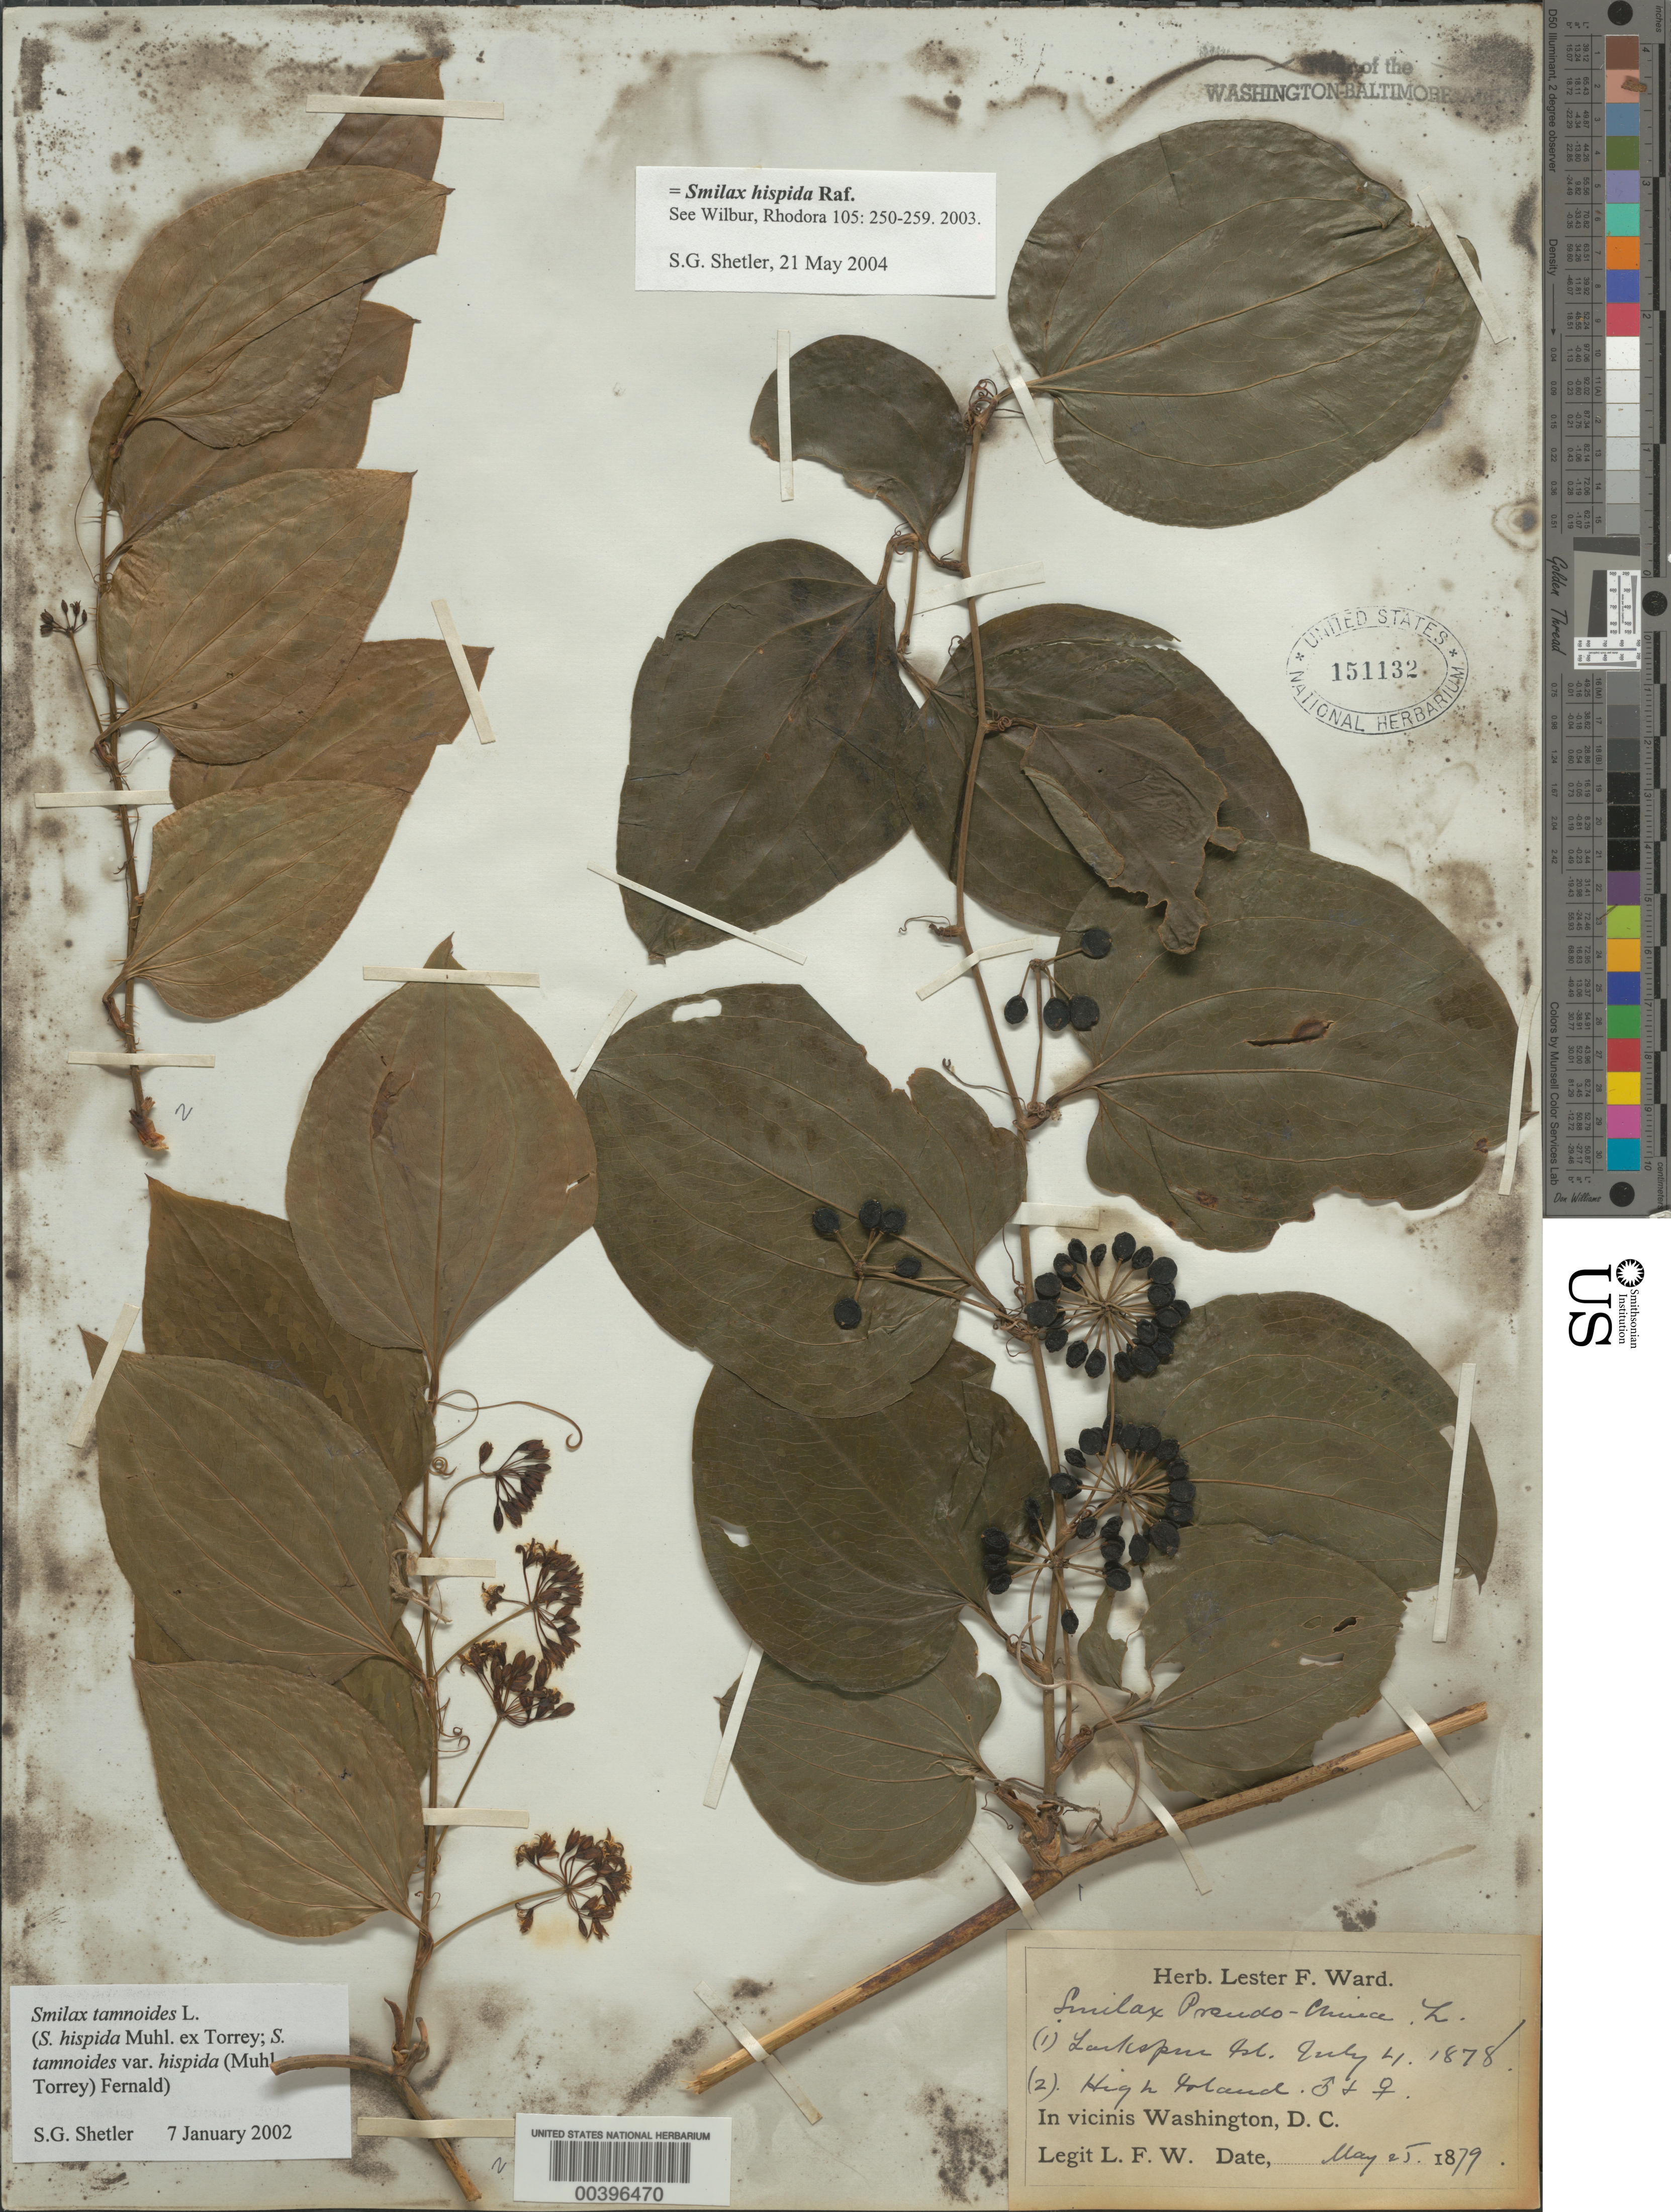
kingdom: Plantae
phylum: Tracheophyta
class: Liliopsida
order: Liliales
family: Smilacaceae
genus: Smilax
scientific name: Smilax hispida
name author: Raf.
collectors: L. F. Ward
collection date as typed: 25 May 1879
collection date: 1879-05-25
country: United States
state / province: Maryland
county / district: Montgomery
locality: High Island C. & O. Canal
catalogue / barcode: US 151132